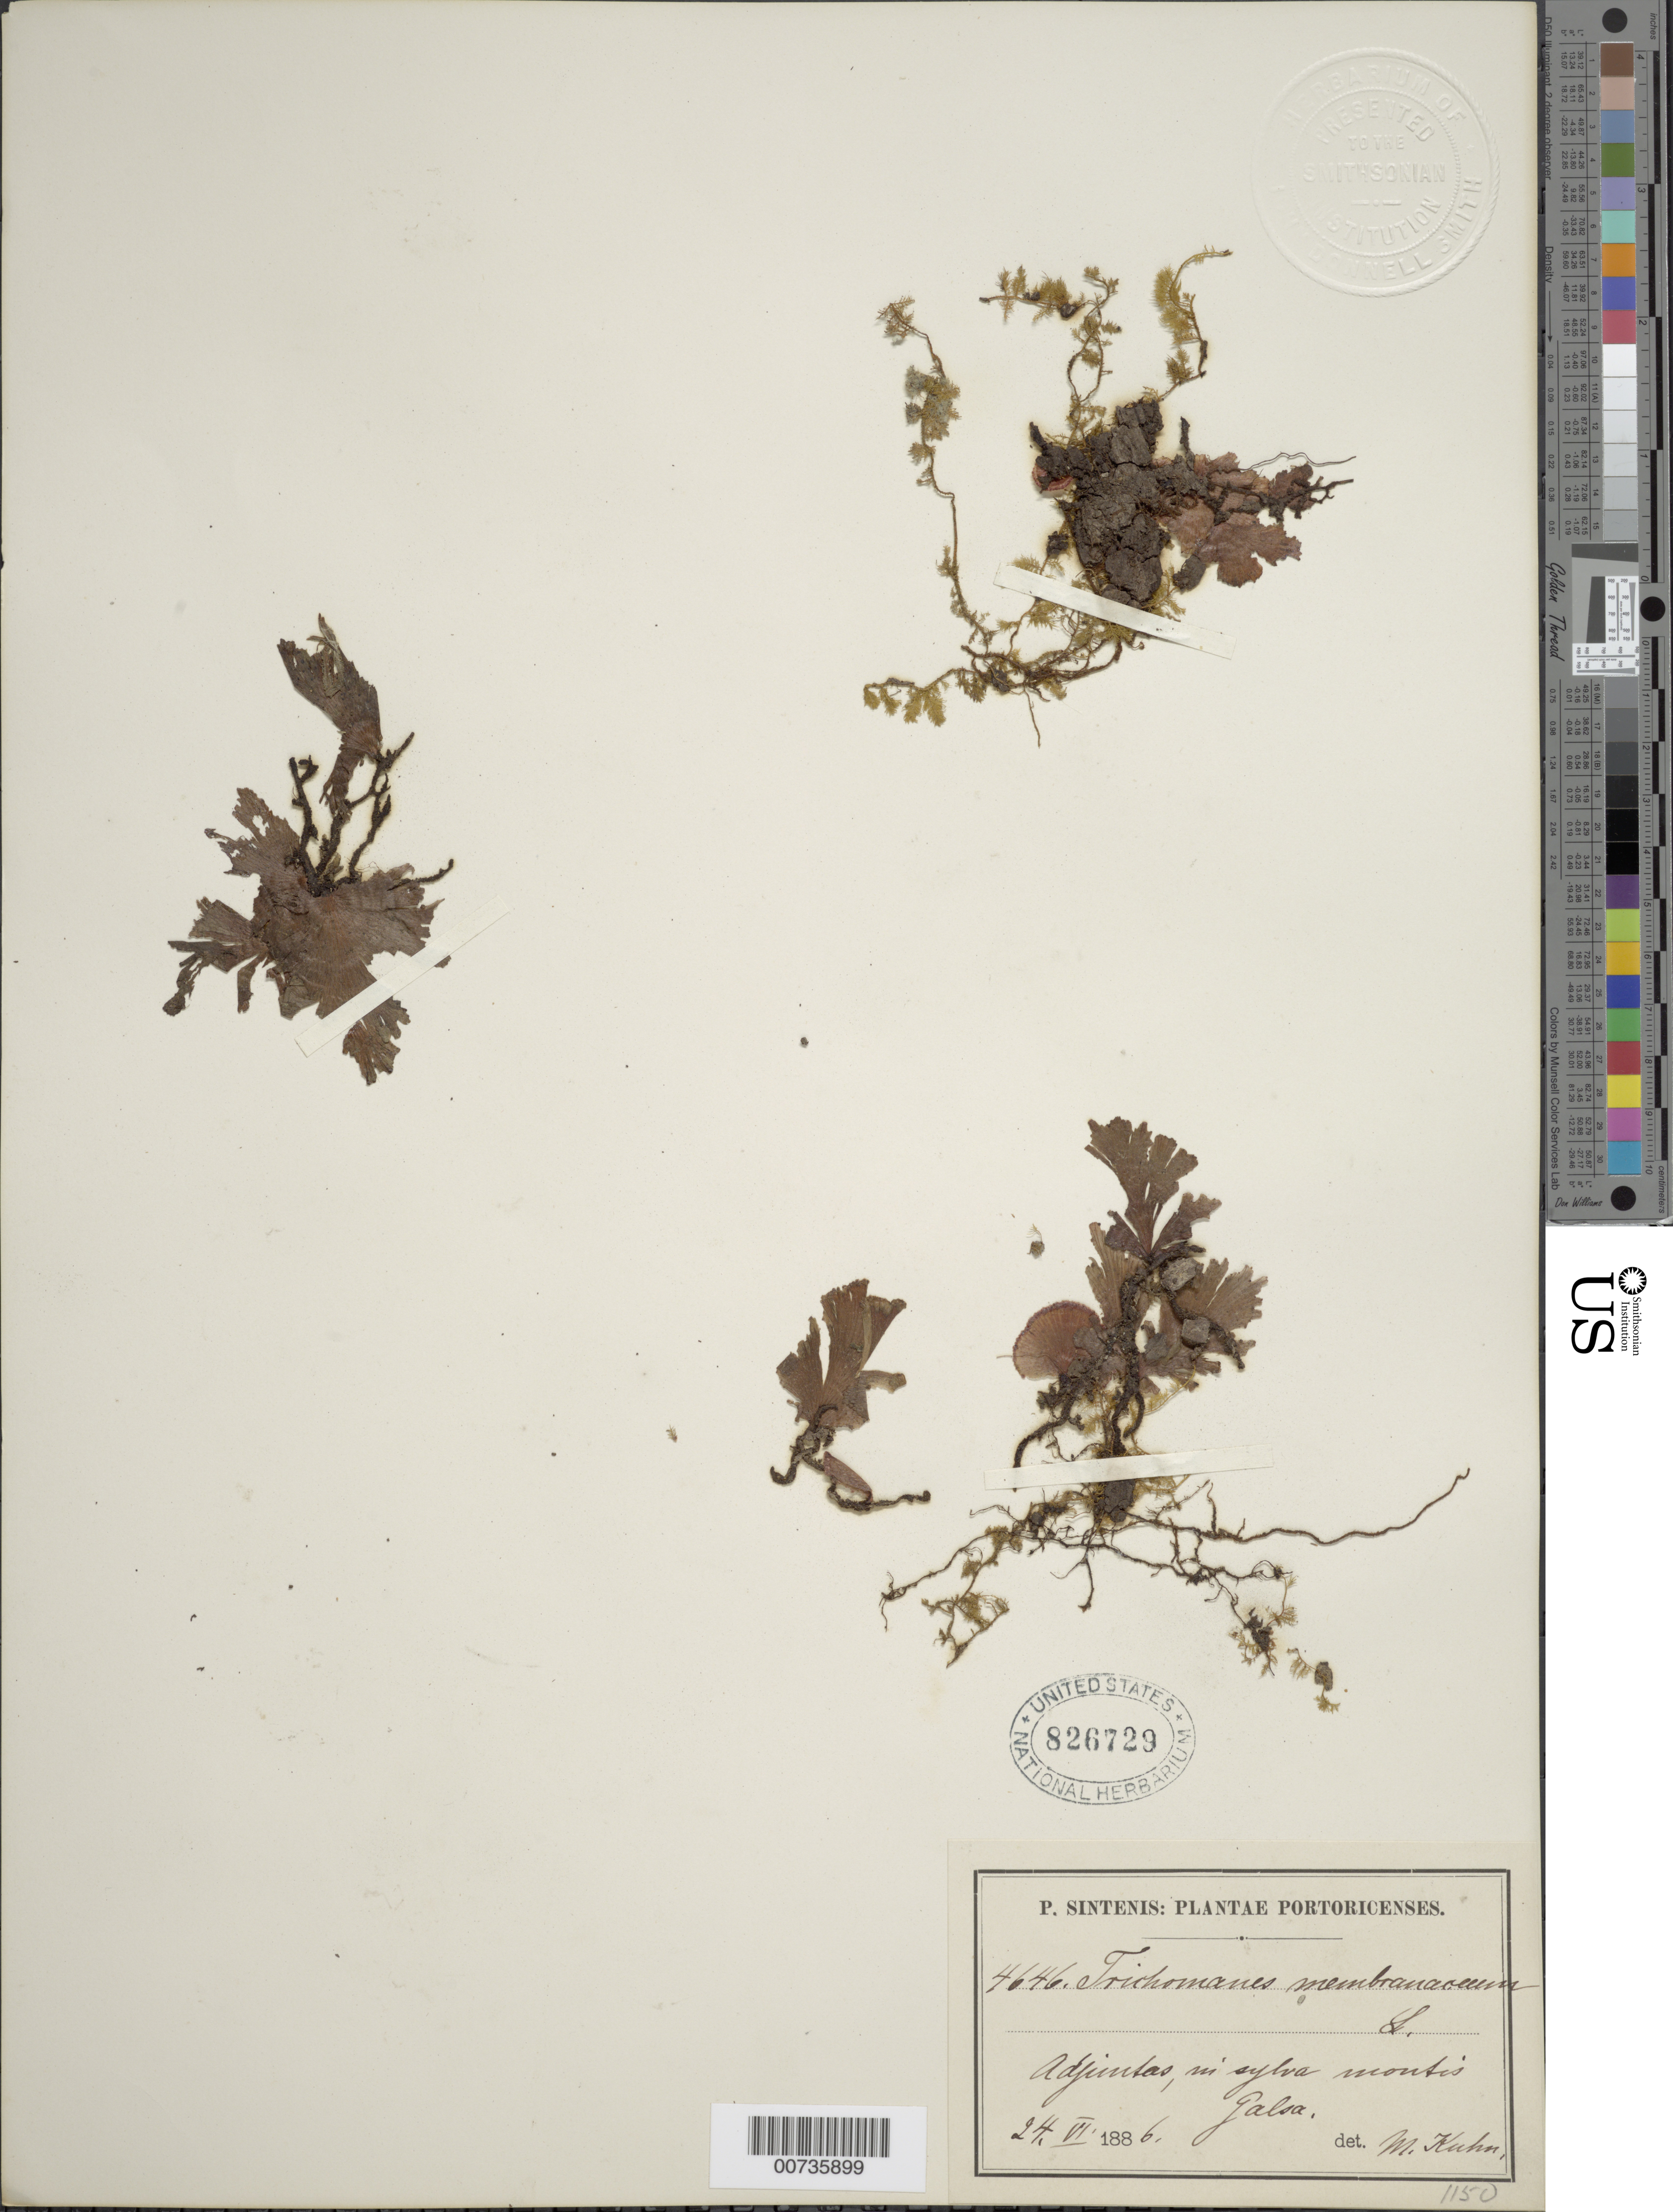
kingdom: Plantae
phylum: Tracheophyta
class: Polypodiopsida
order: Hymenophyllales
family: Hymenophyllaceae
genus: Didymoglossum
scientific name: Didymoglossum membranaceum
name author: (L.) Vareschi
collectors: P. Sintenis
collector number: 4646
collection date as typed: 24 Jun 1886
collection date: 1886-06-24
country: Puerto Rico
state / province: Adjuntas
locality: Adjuntas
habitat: In sylva montis Galsa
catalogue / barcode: US 826729